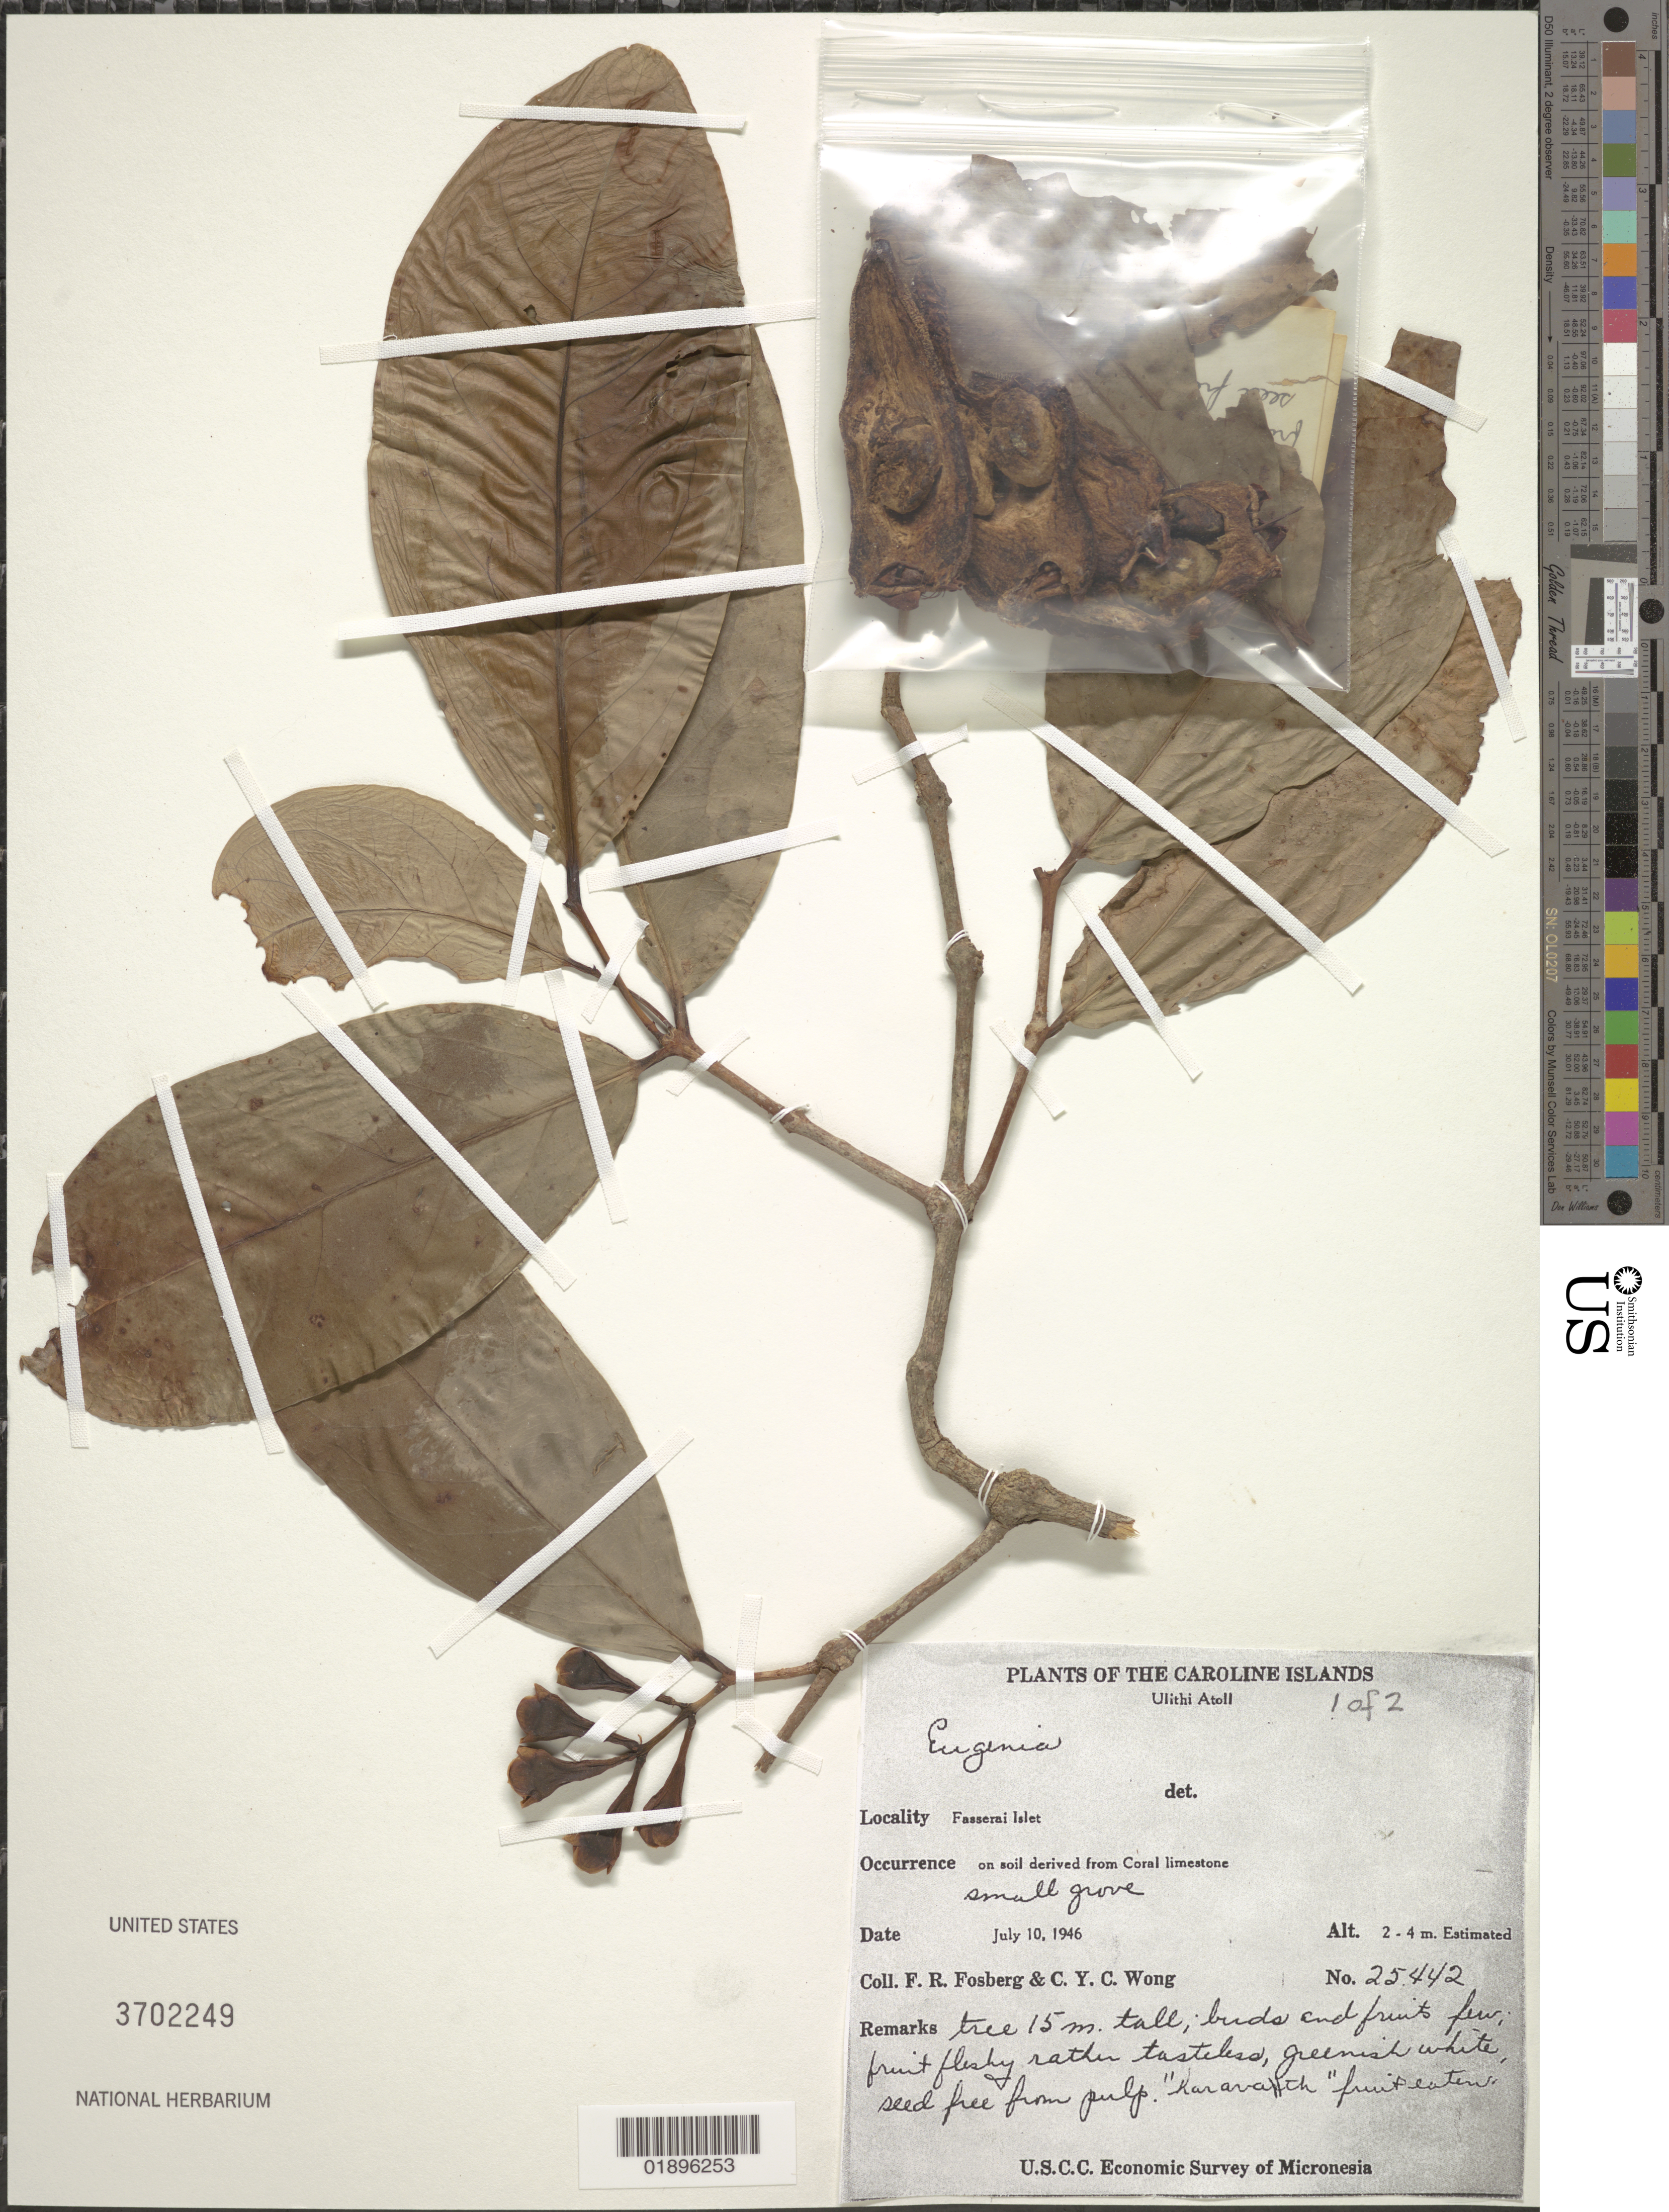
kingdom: Plantae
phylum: Tracheophyta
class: Magnoliopsida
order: Myrtales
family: Myrtaceae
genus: Syzygium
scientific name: Syzygium samarangense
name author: (Blume) Merr. & L.M. Perry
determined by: Strong, Mark T., (BOT), Smithsonian Institution - National Museum of Natural History (UNITED STATES)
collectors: F. R. Fosberg & C. Wong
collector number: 25442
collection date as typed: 10 Jul 1946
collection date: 1946-07-10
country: Micronesia, Federated States of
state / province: Yap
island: Ulithi Atoll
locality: Fasserai Islet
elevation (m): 2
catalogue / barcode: US 3702249